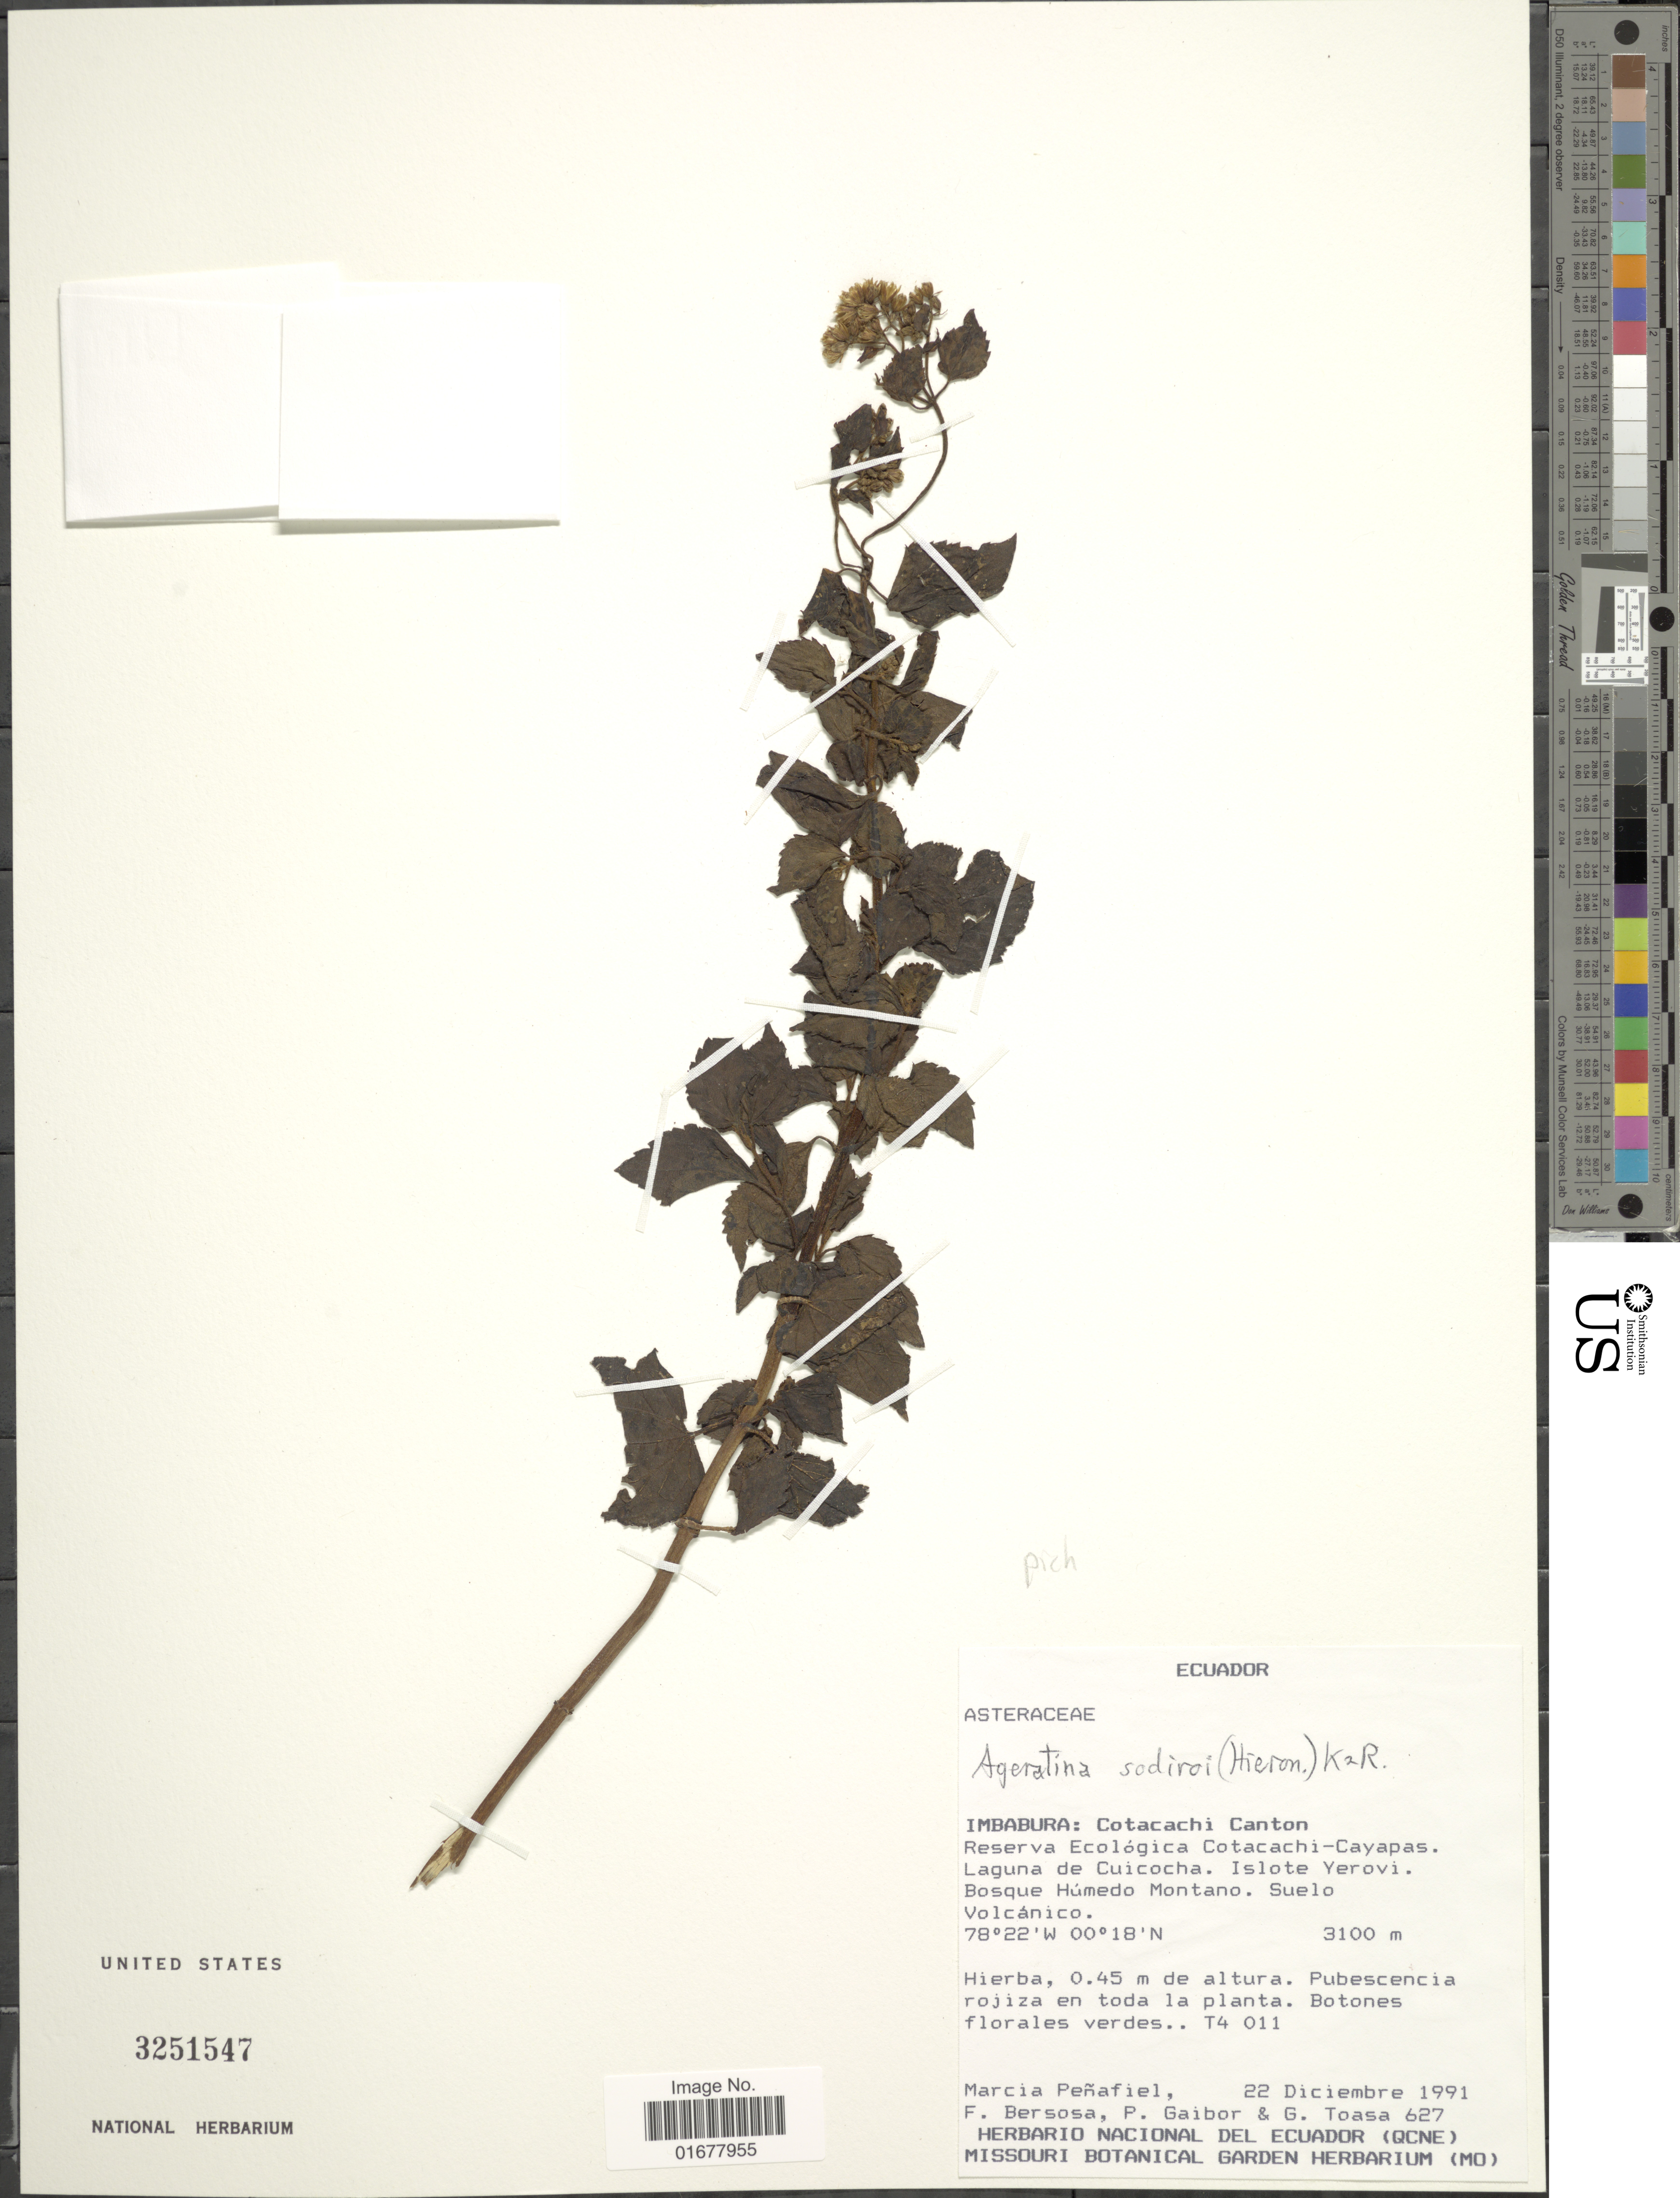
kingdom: Plantae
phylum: Tracheophyta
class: Magnoliopsida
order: Asterales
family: Asteraceae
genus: Ageratina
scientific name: Ageratina pichinchensis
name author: (Kunth) R.M. King & H. Rob.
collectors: M. Penafiel, F. Bersosa, P. Gaibor & G. Toasa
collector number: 627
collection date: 1991-12-22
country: Ecuador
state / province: Imbabura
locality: Imbabura: Cotacachi Canton, Reserv Ecologica Cotacachi-Cayapas, Laguna de Cuicocha, Islote Yerovi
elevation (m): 3100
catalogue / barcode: US 3251547